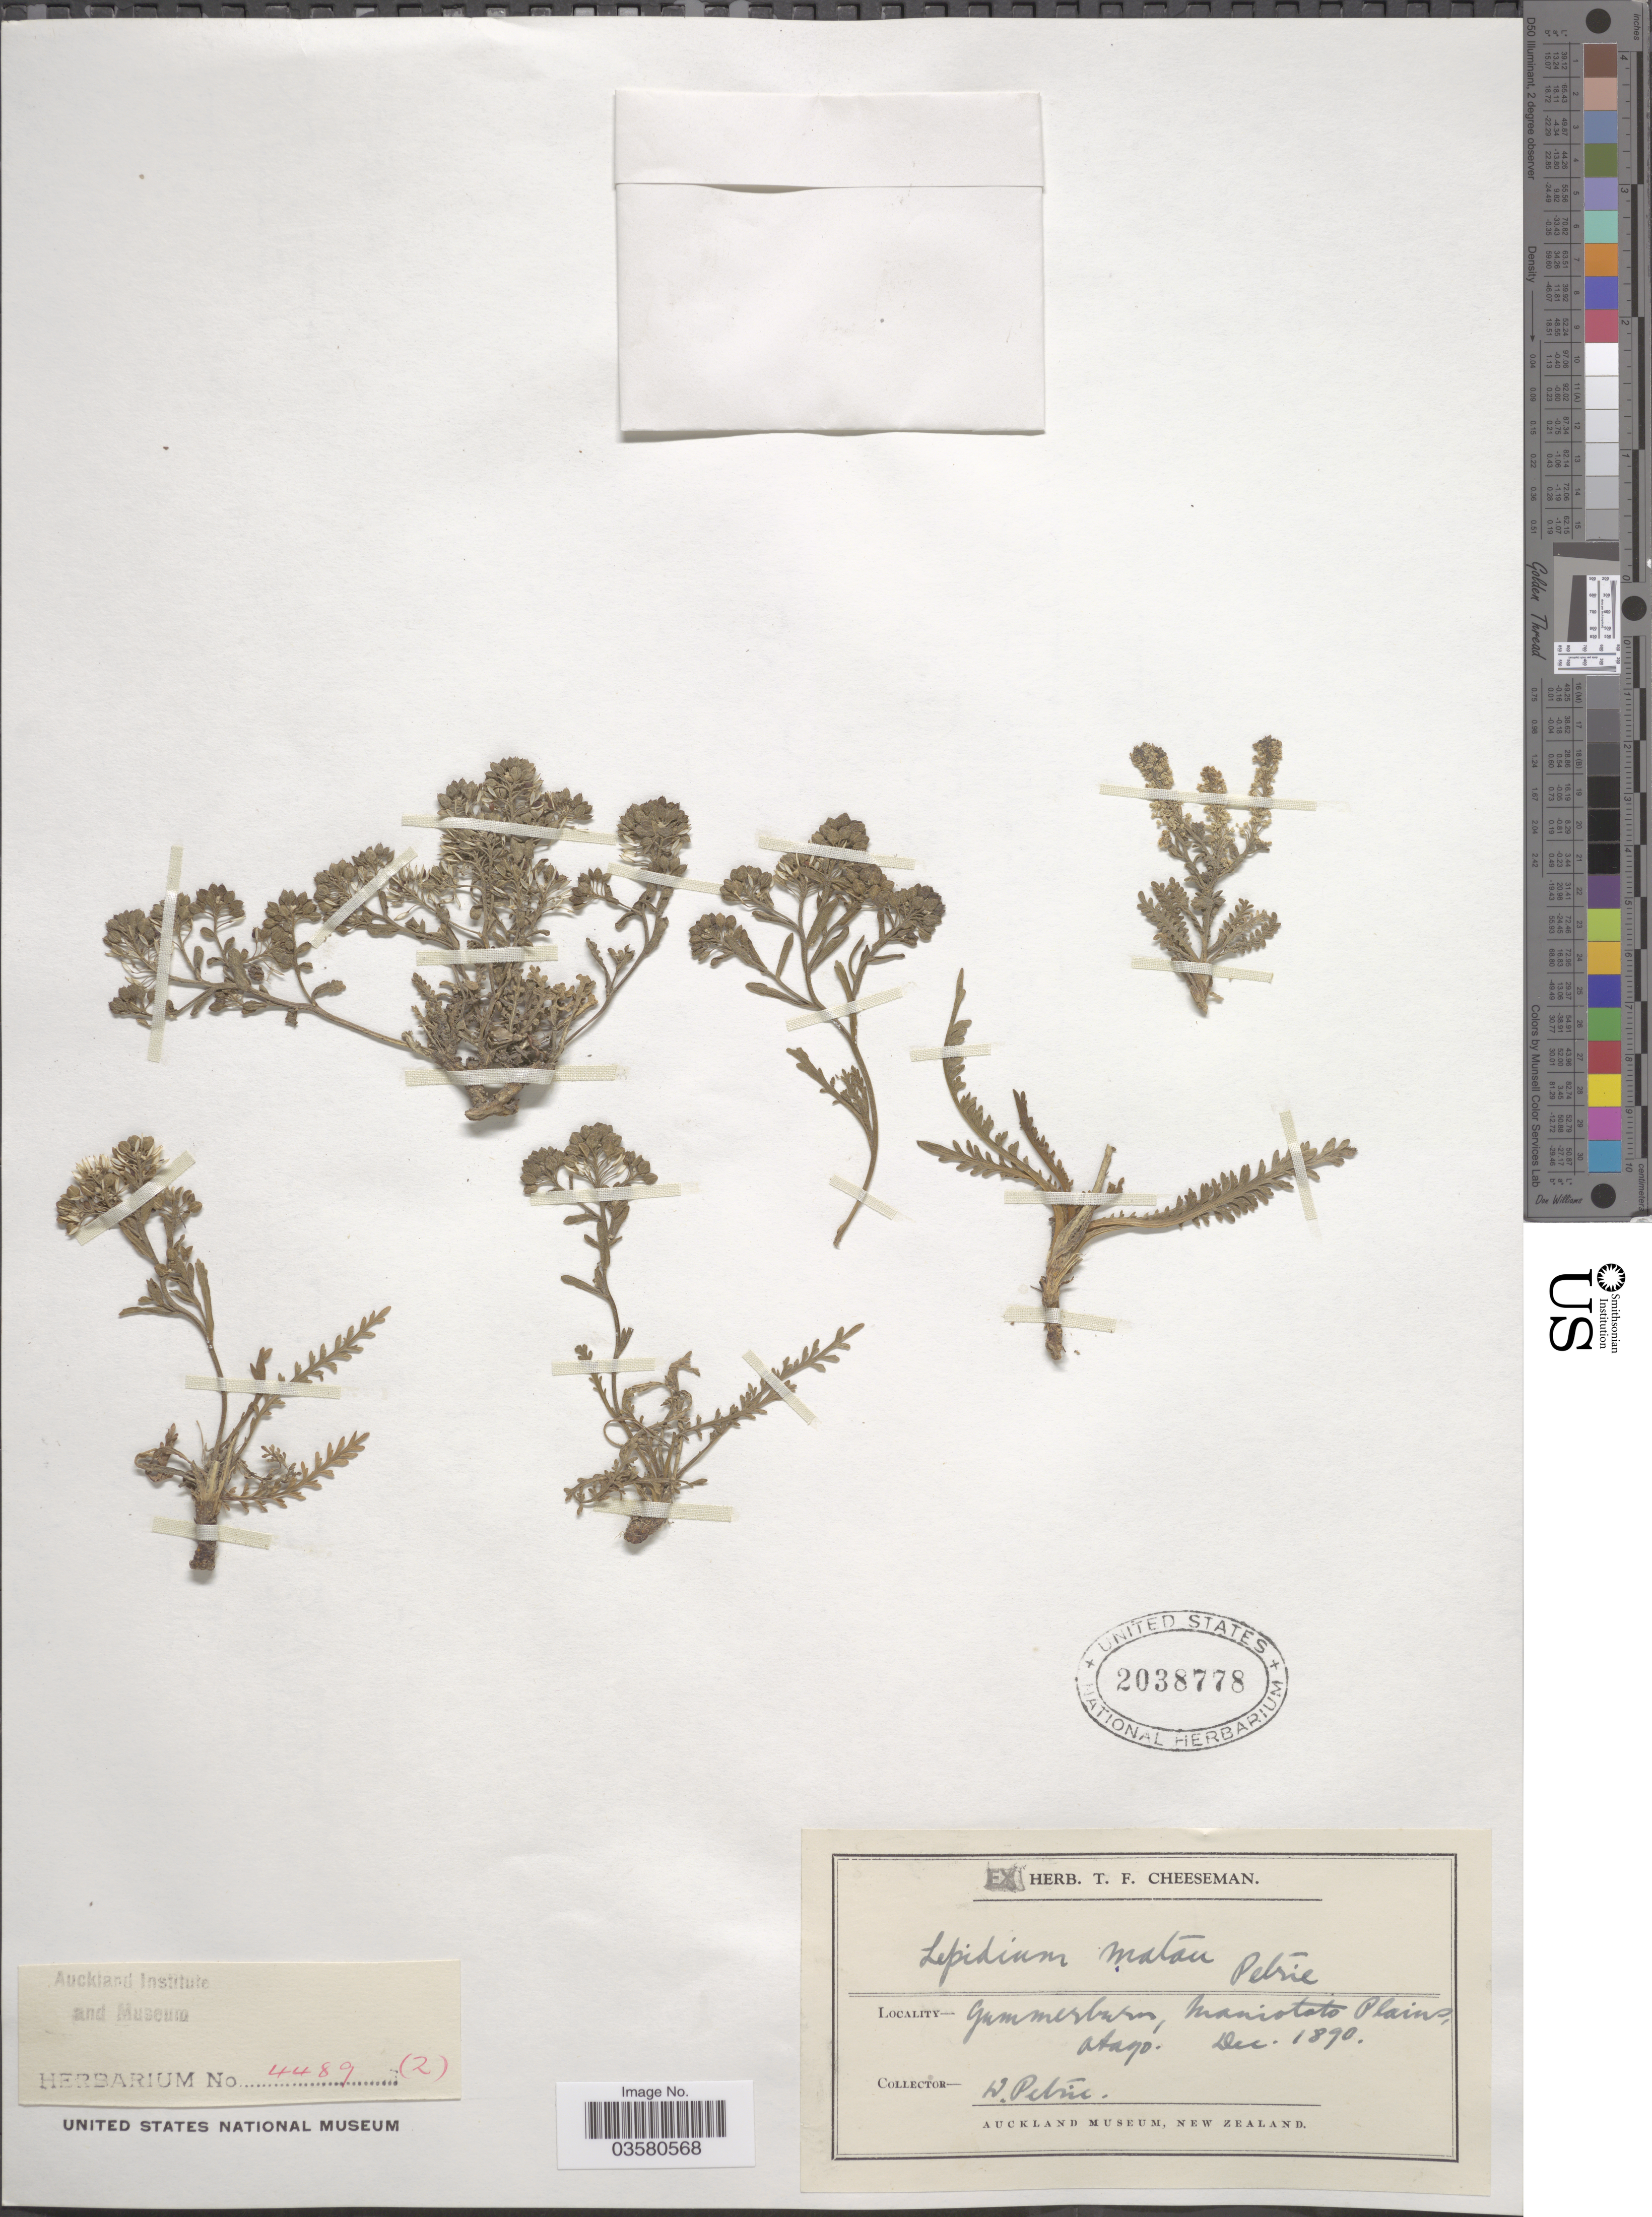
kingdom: Plantae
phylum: Tracheophyta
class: Magnoliopsida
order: Brassicales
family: Brassicaceae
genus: Lepidium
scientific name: Lepidium matau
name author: Petrie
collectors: D. Petrie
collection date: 1890-12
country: New Zealand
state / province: Otago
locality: Gummerb [illegible text], Maniototo Plains.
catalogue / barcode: US 2038778